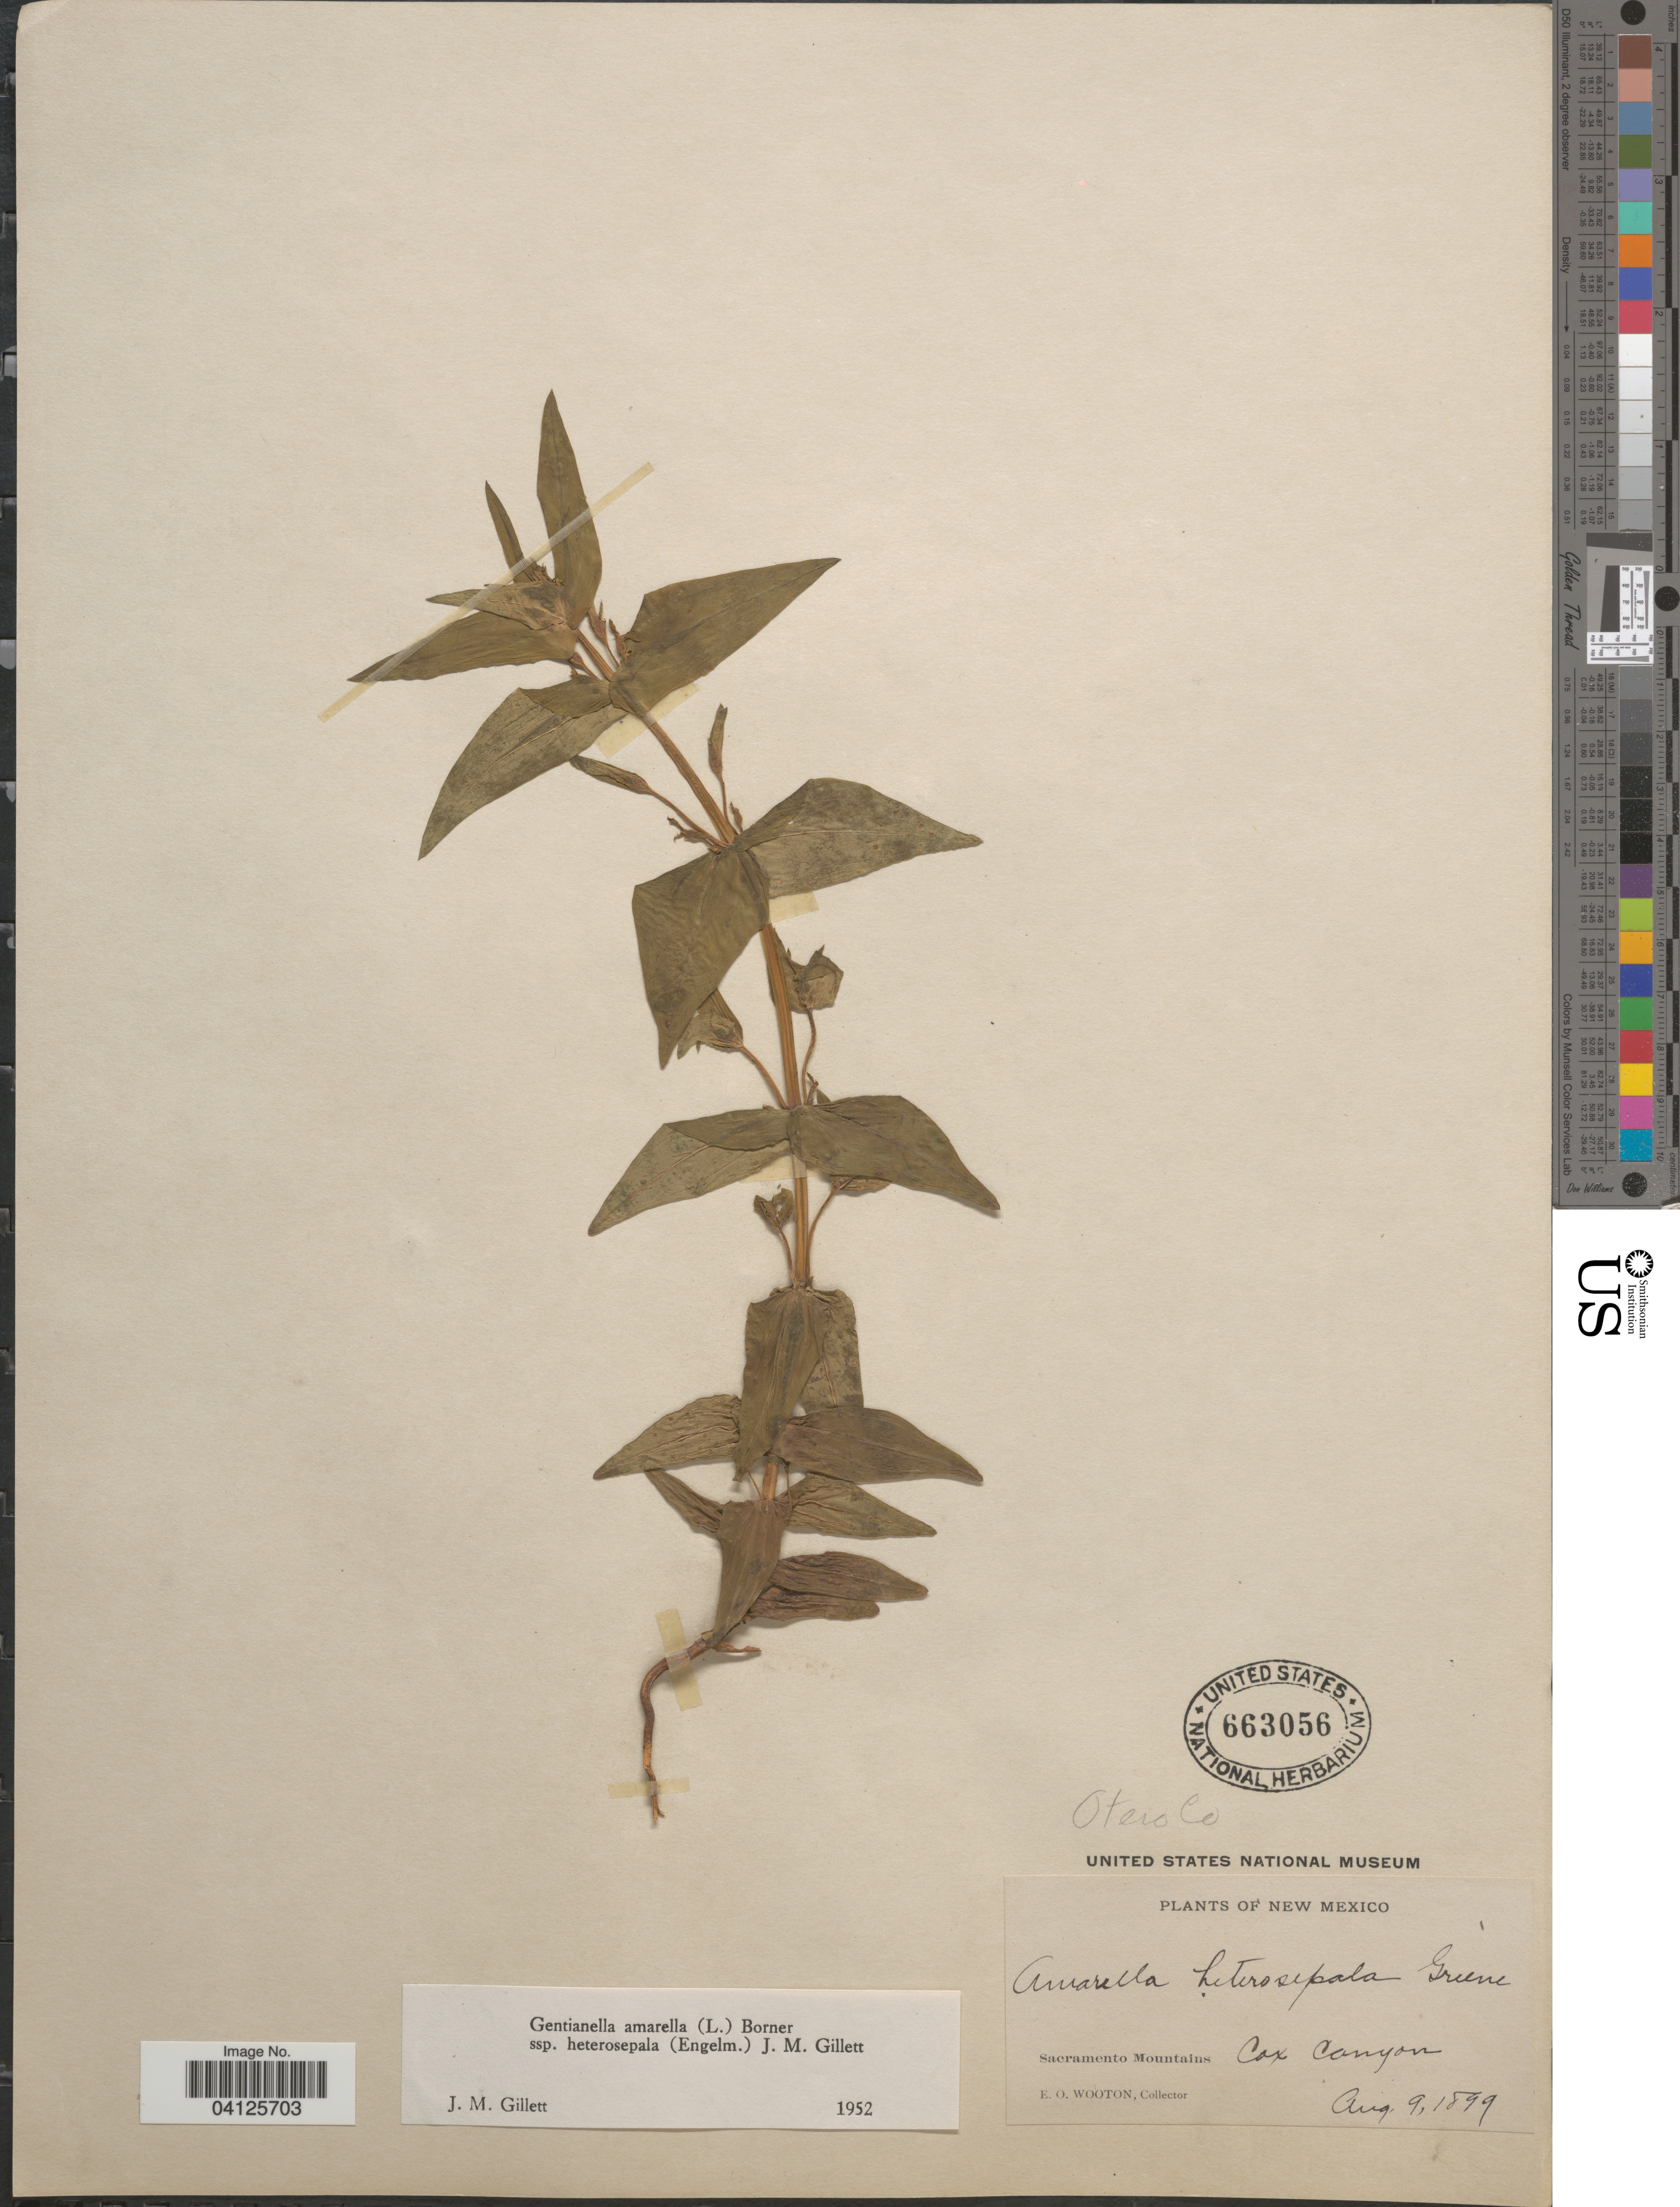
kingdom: Plantae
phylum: Tracheophyta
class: Magnoliopsida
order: Gentianales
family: Gentianaceae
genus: Gentianella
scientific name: Gentianella amarella subsp. heterosepala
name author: (Engelm.) J.M. Gillet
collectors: E. O. Wooton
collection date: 1899-08-09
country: United States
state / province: New Mexico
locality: Sacramento Mountains. Cox Canyon.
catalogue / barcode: US 663056